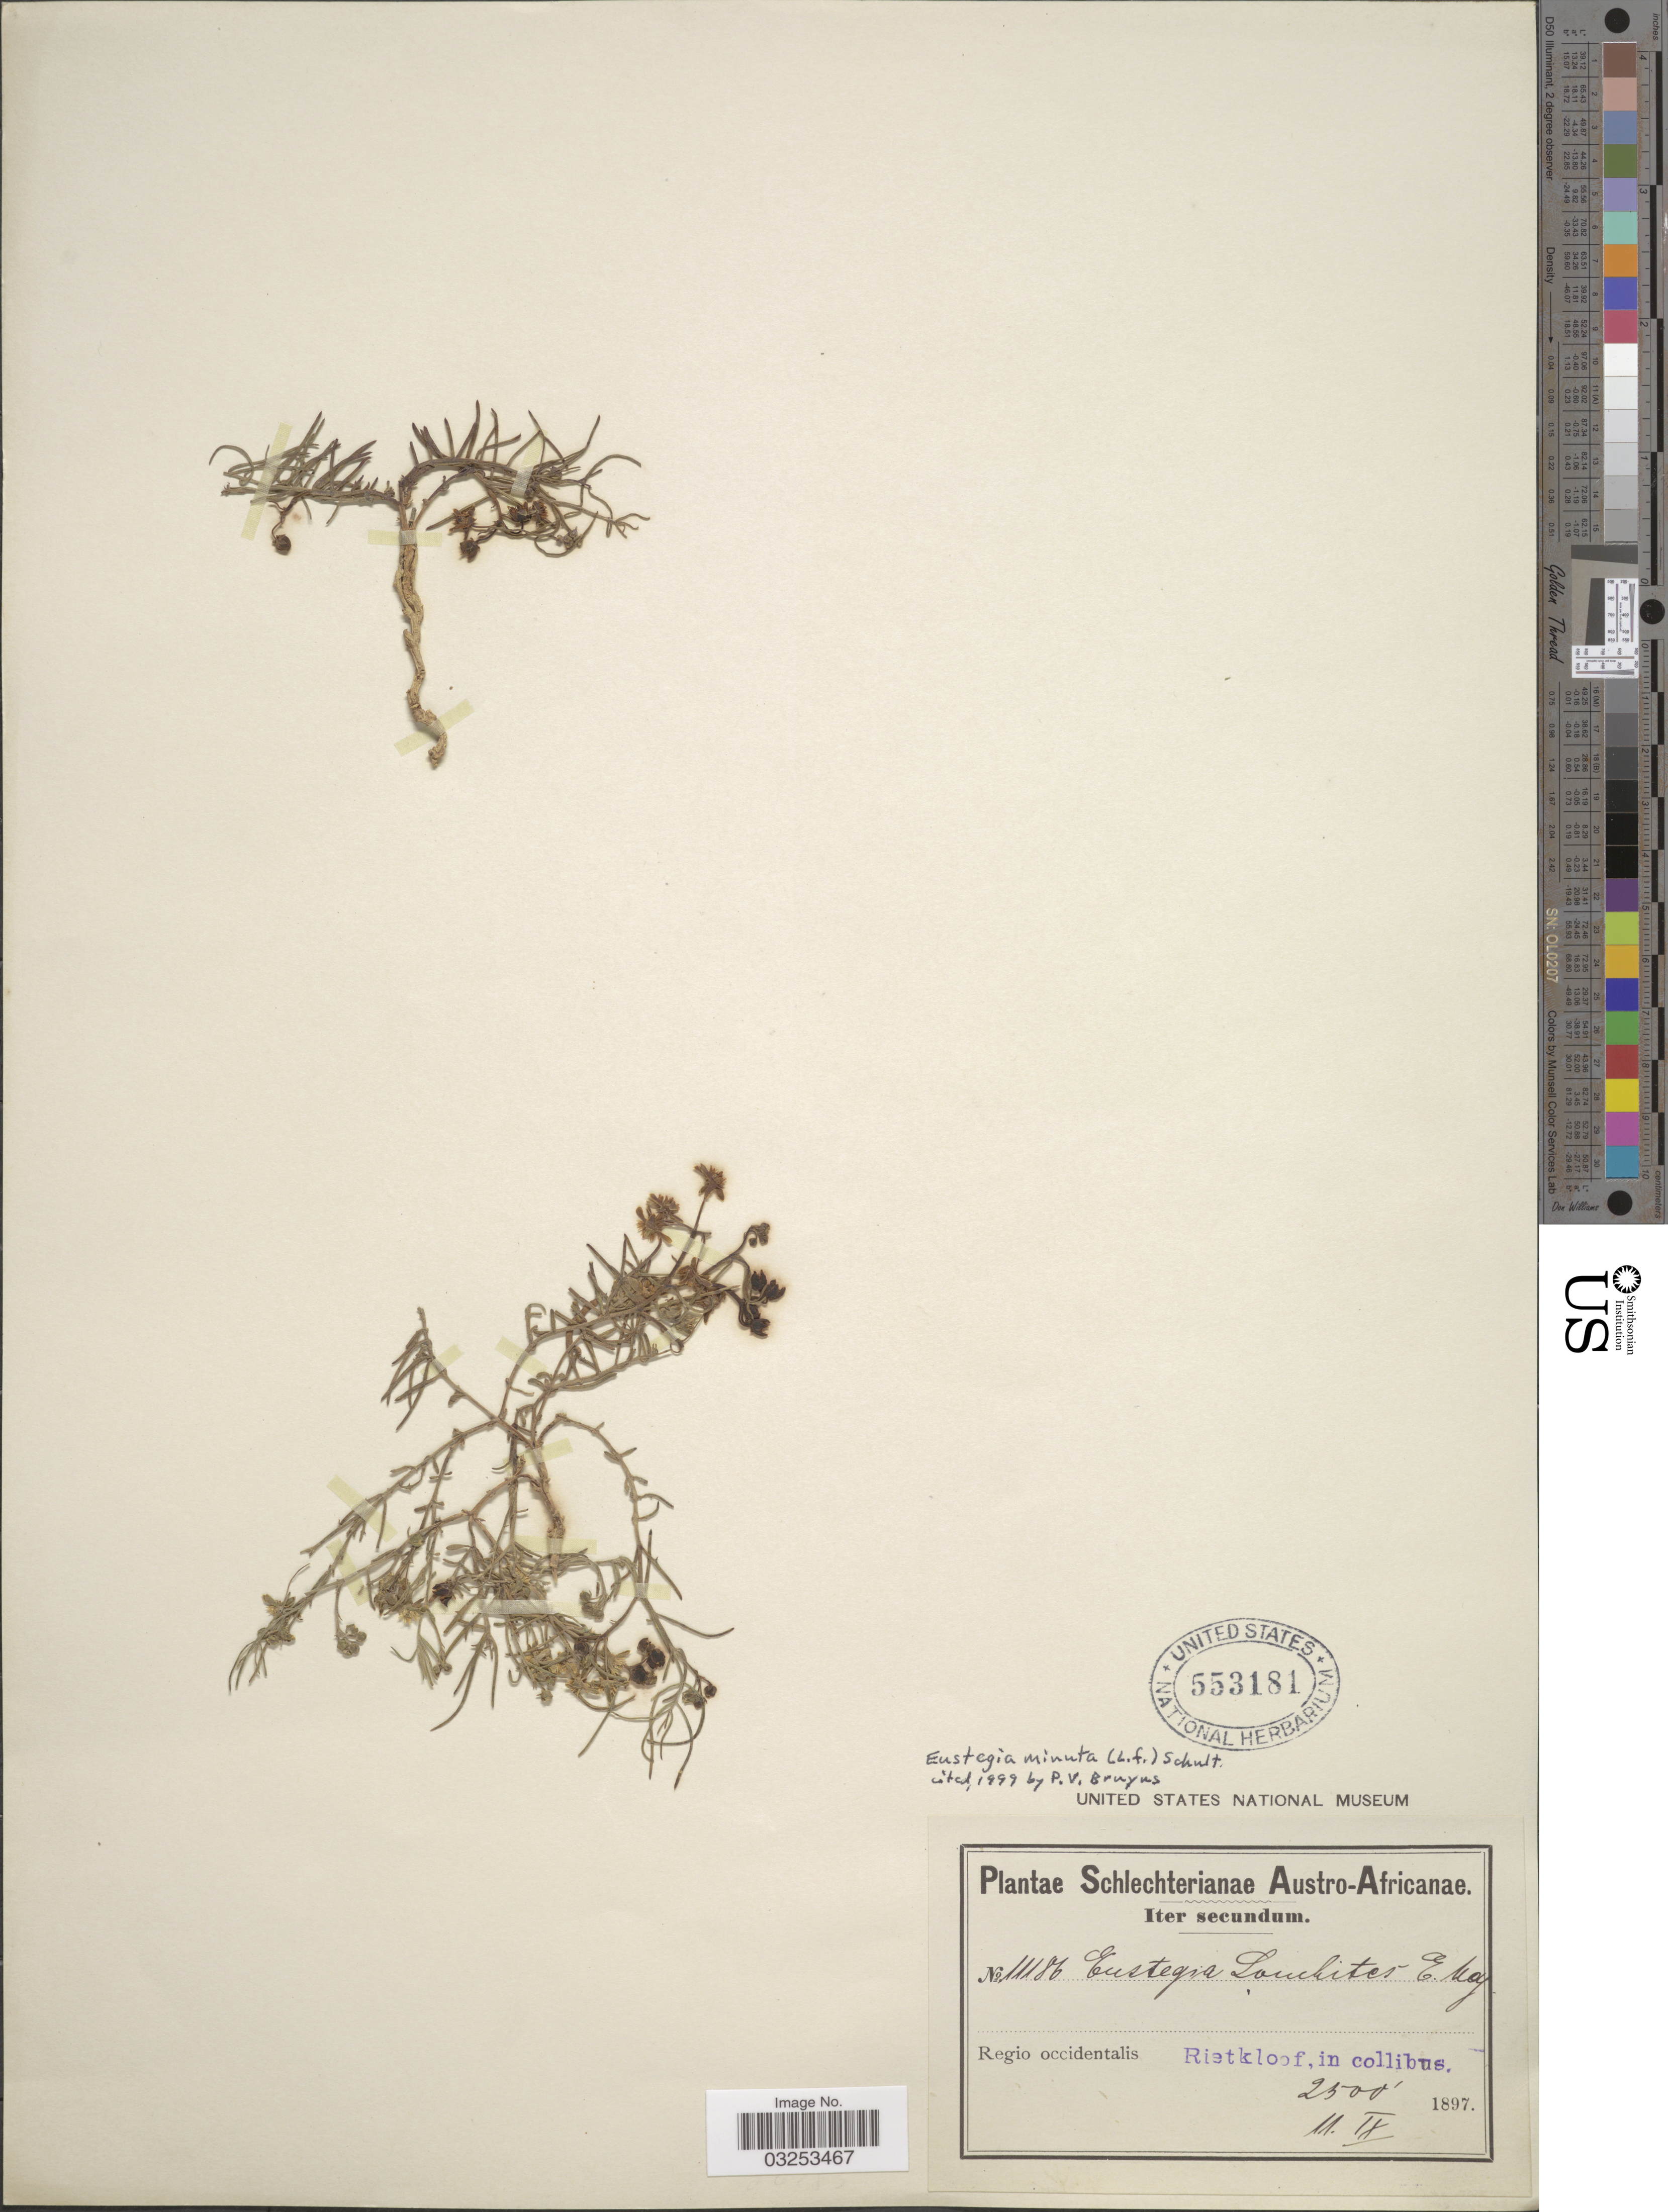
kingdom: Plantae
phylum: Tracheophyta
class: Magnoliopsida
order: Gentianales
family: Apocynaceae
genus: Eustegia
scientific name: Eustegia minuta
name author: (L. f.) N.E. Br.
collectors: Schlechter, --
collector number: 11186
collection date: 1897-09-11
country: South Africa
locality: Austro-Africanae. Regio occidentalis Rietkloof, in collibus.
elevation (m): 762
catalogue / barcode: US 553181